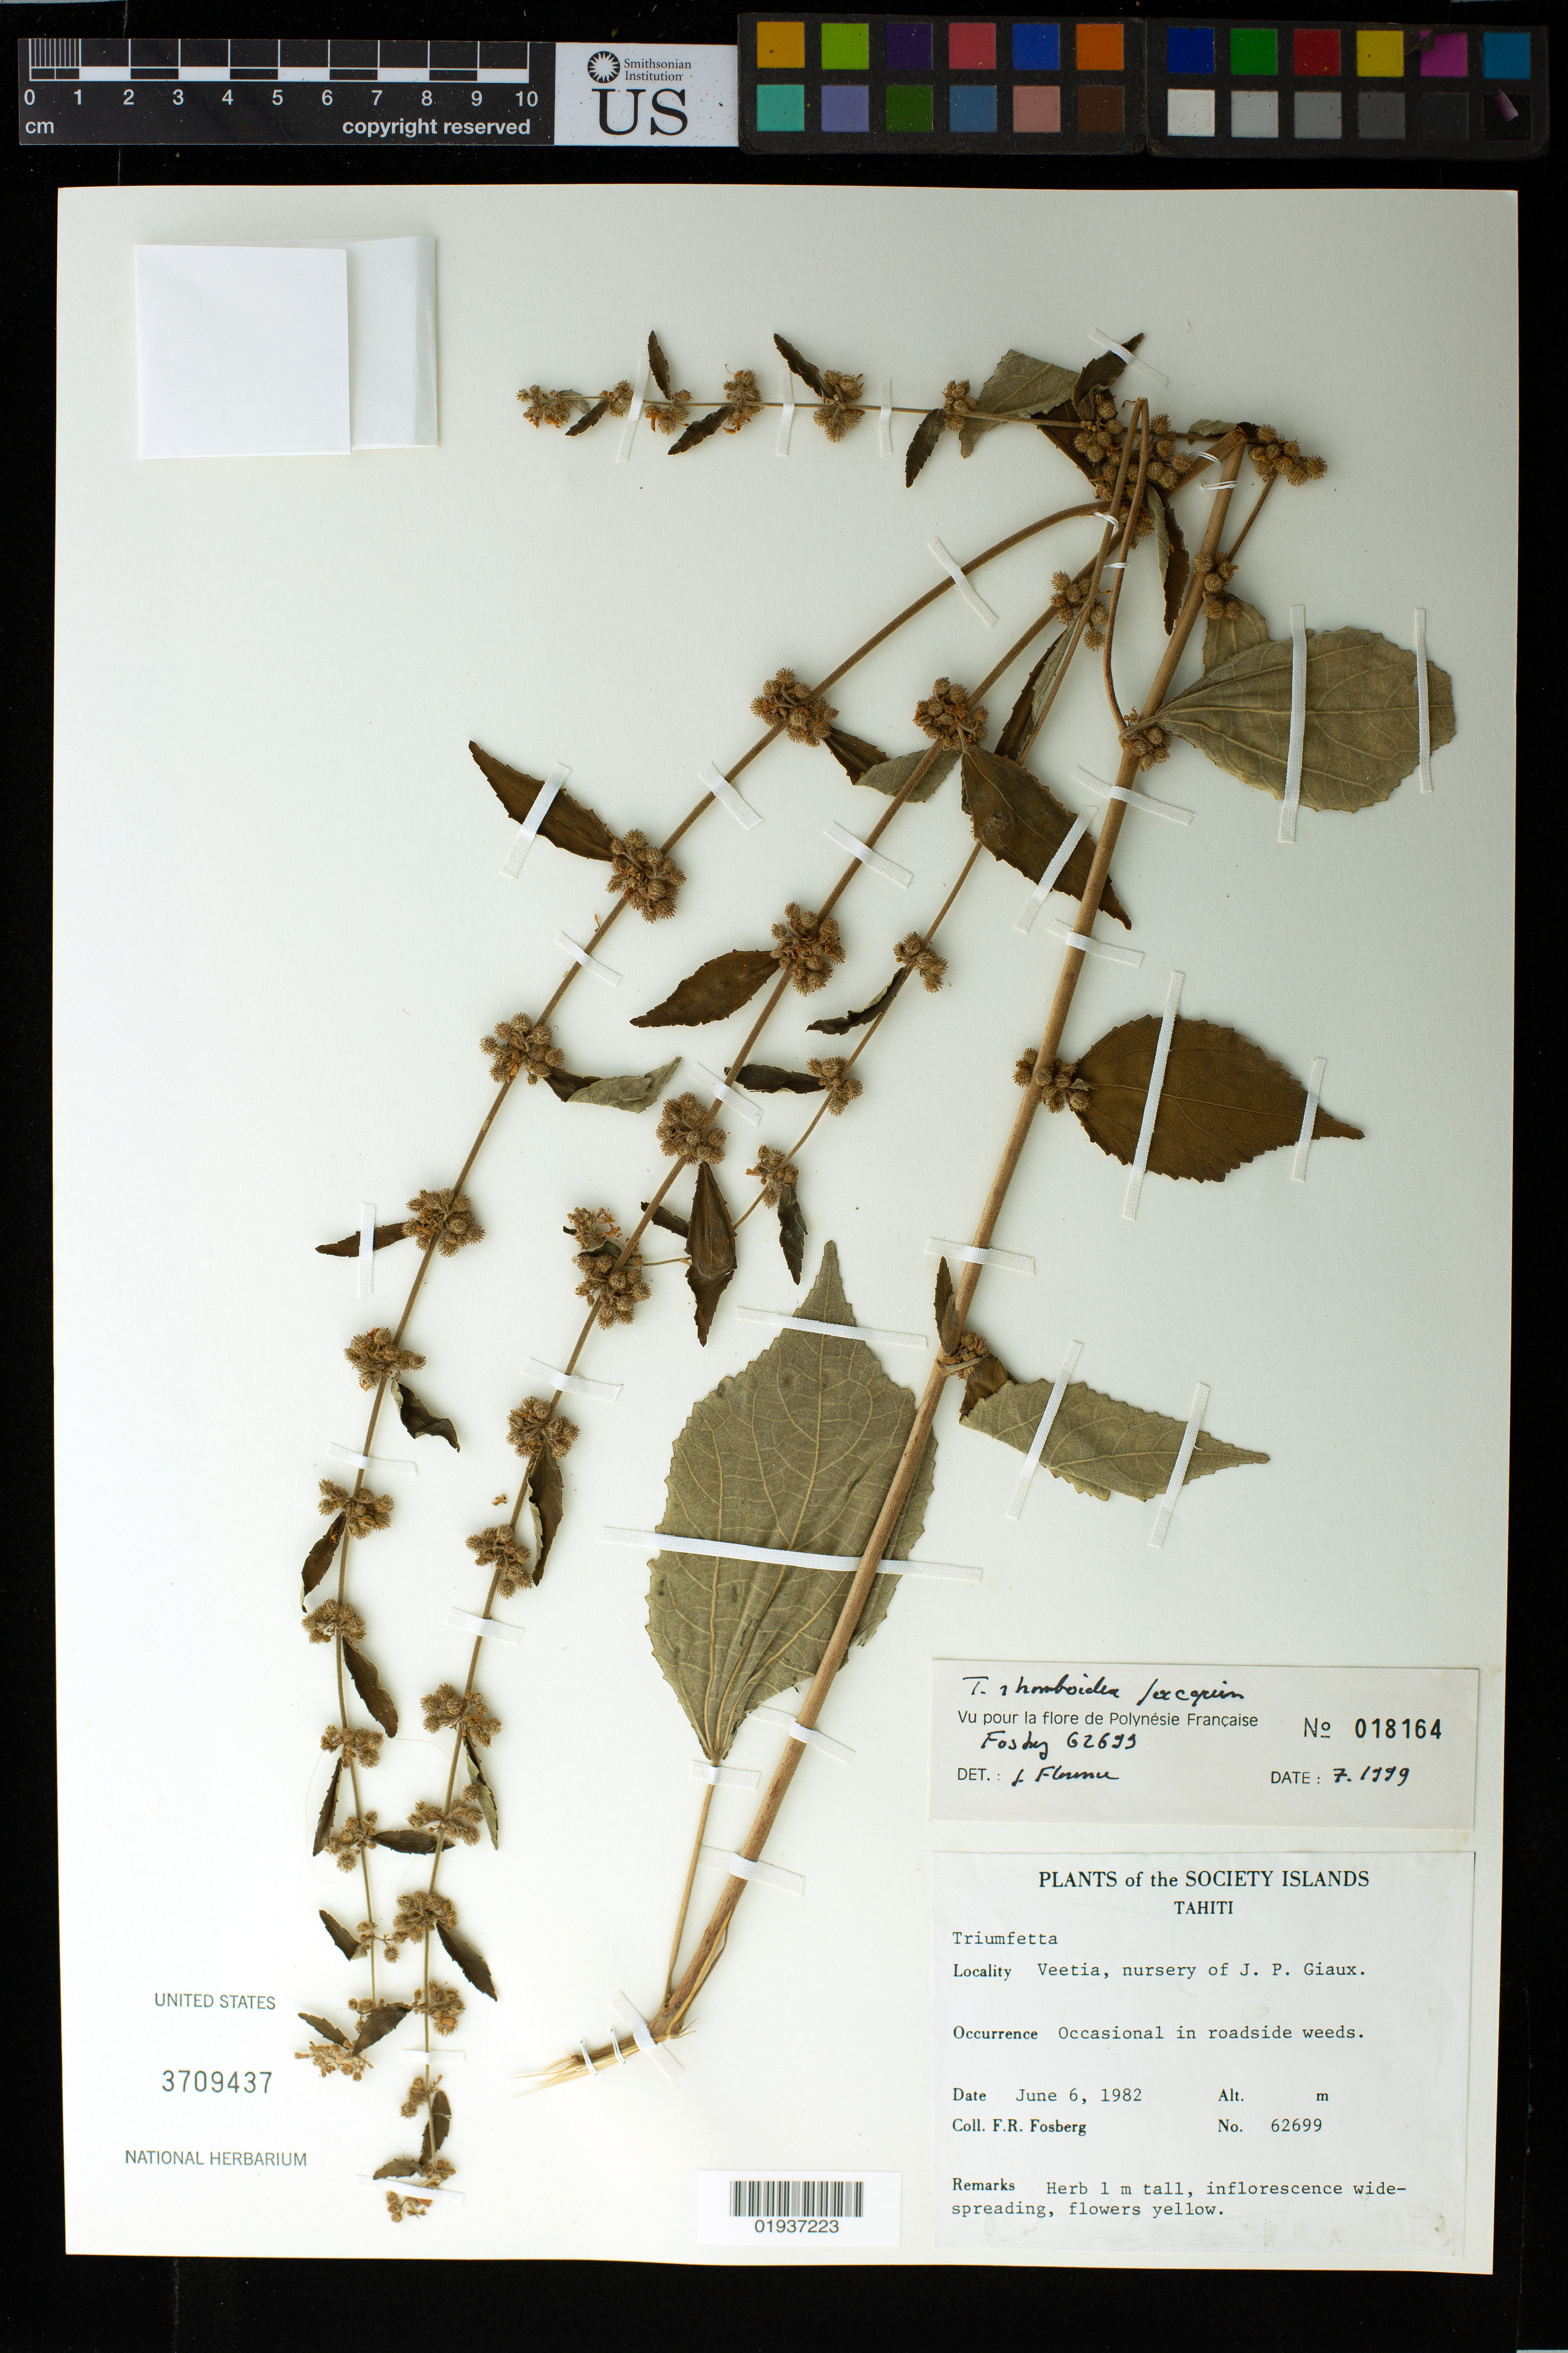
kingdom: Plantae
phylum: Tracheophyta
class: Magnoliopsida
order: Malvales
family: Malvaceae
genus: Triumfetta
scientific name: Triumfetta rhomboidea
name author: Jacq.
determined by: Florence, J.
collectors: F. R. Fosberg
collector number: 62699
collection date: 1982-06-06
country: French Polynesia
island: Tahiti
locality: Society Islands, Tahiti, Veetia, nursery of J.P. Giaux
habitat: Roadside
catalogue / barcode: US 3709437